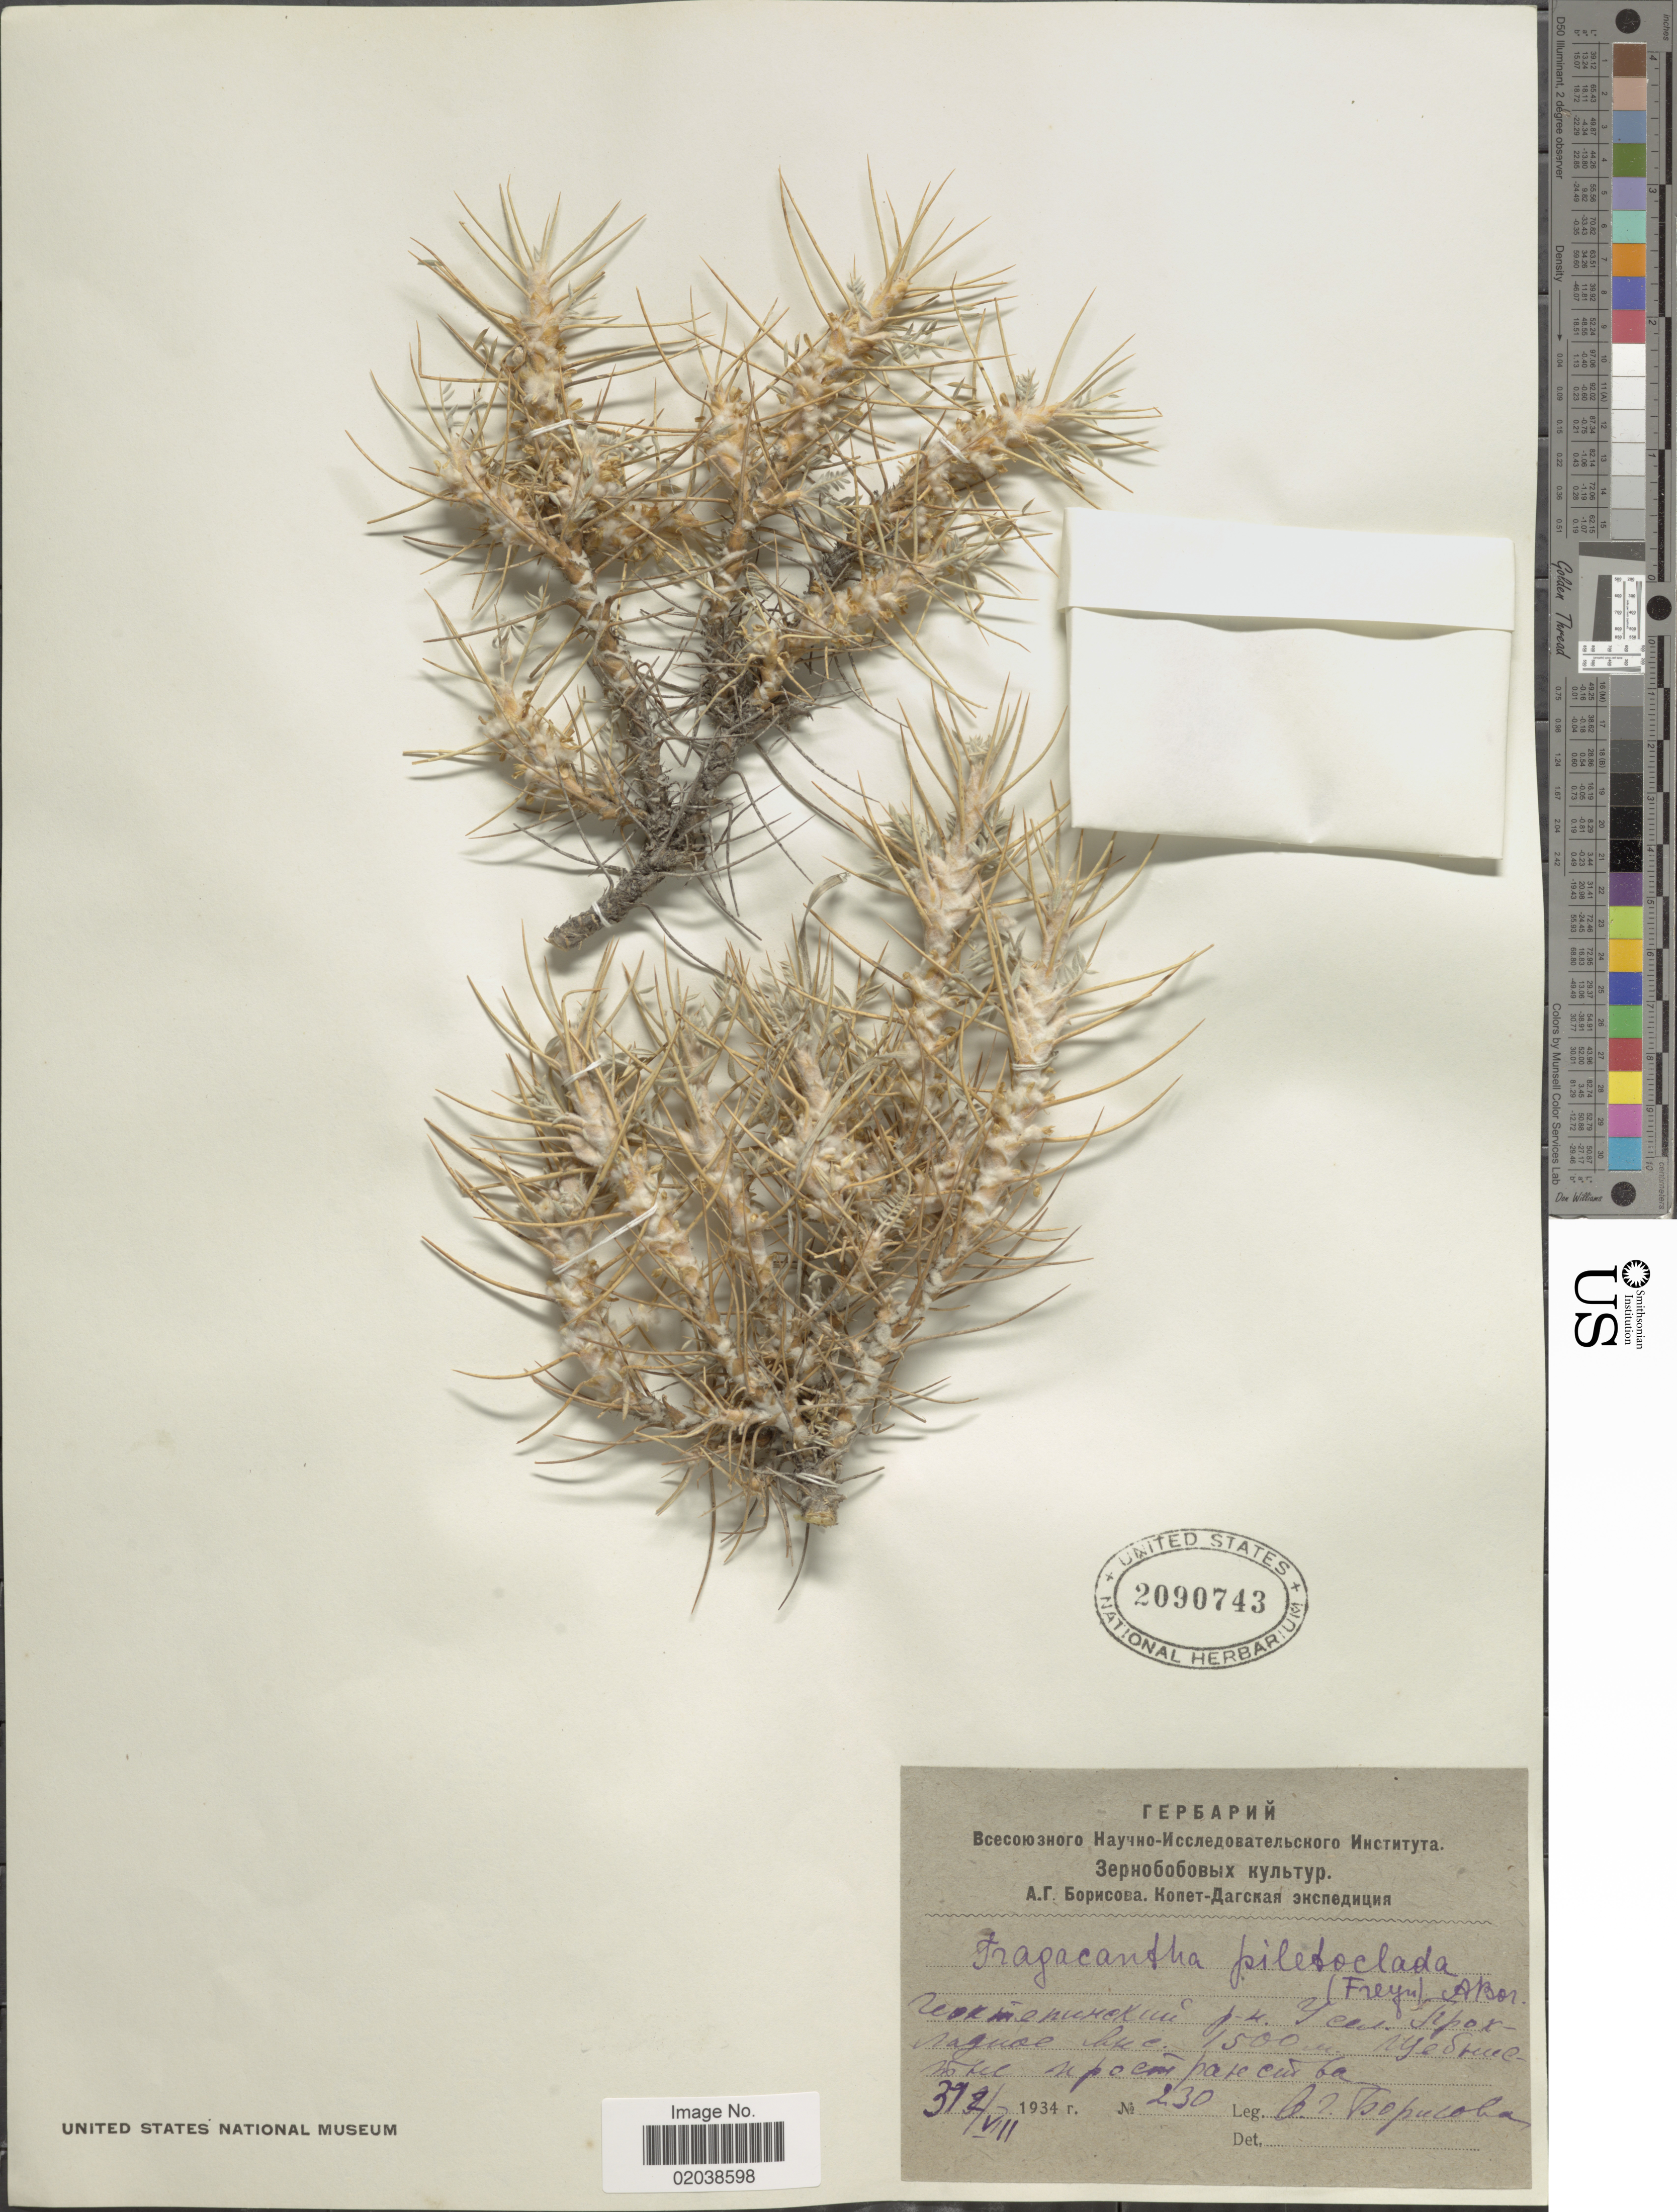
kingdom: Plantae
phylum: Tracheophyta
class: Magnoliopsida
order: Fabales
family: Fabaceae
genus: Astragalus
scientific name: Astragalus piletocladus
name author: Freyn & Sint.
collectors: A. Borisova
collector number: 230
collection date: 1934-07-31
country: Turkmenistan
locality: Kopet Dag Mountain Range, near Village Prokhladnoe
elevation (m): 1500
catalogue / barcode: US 2090743